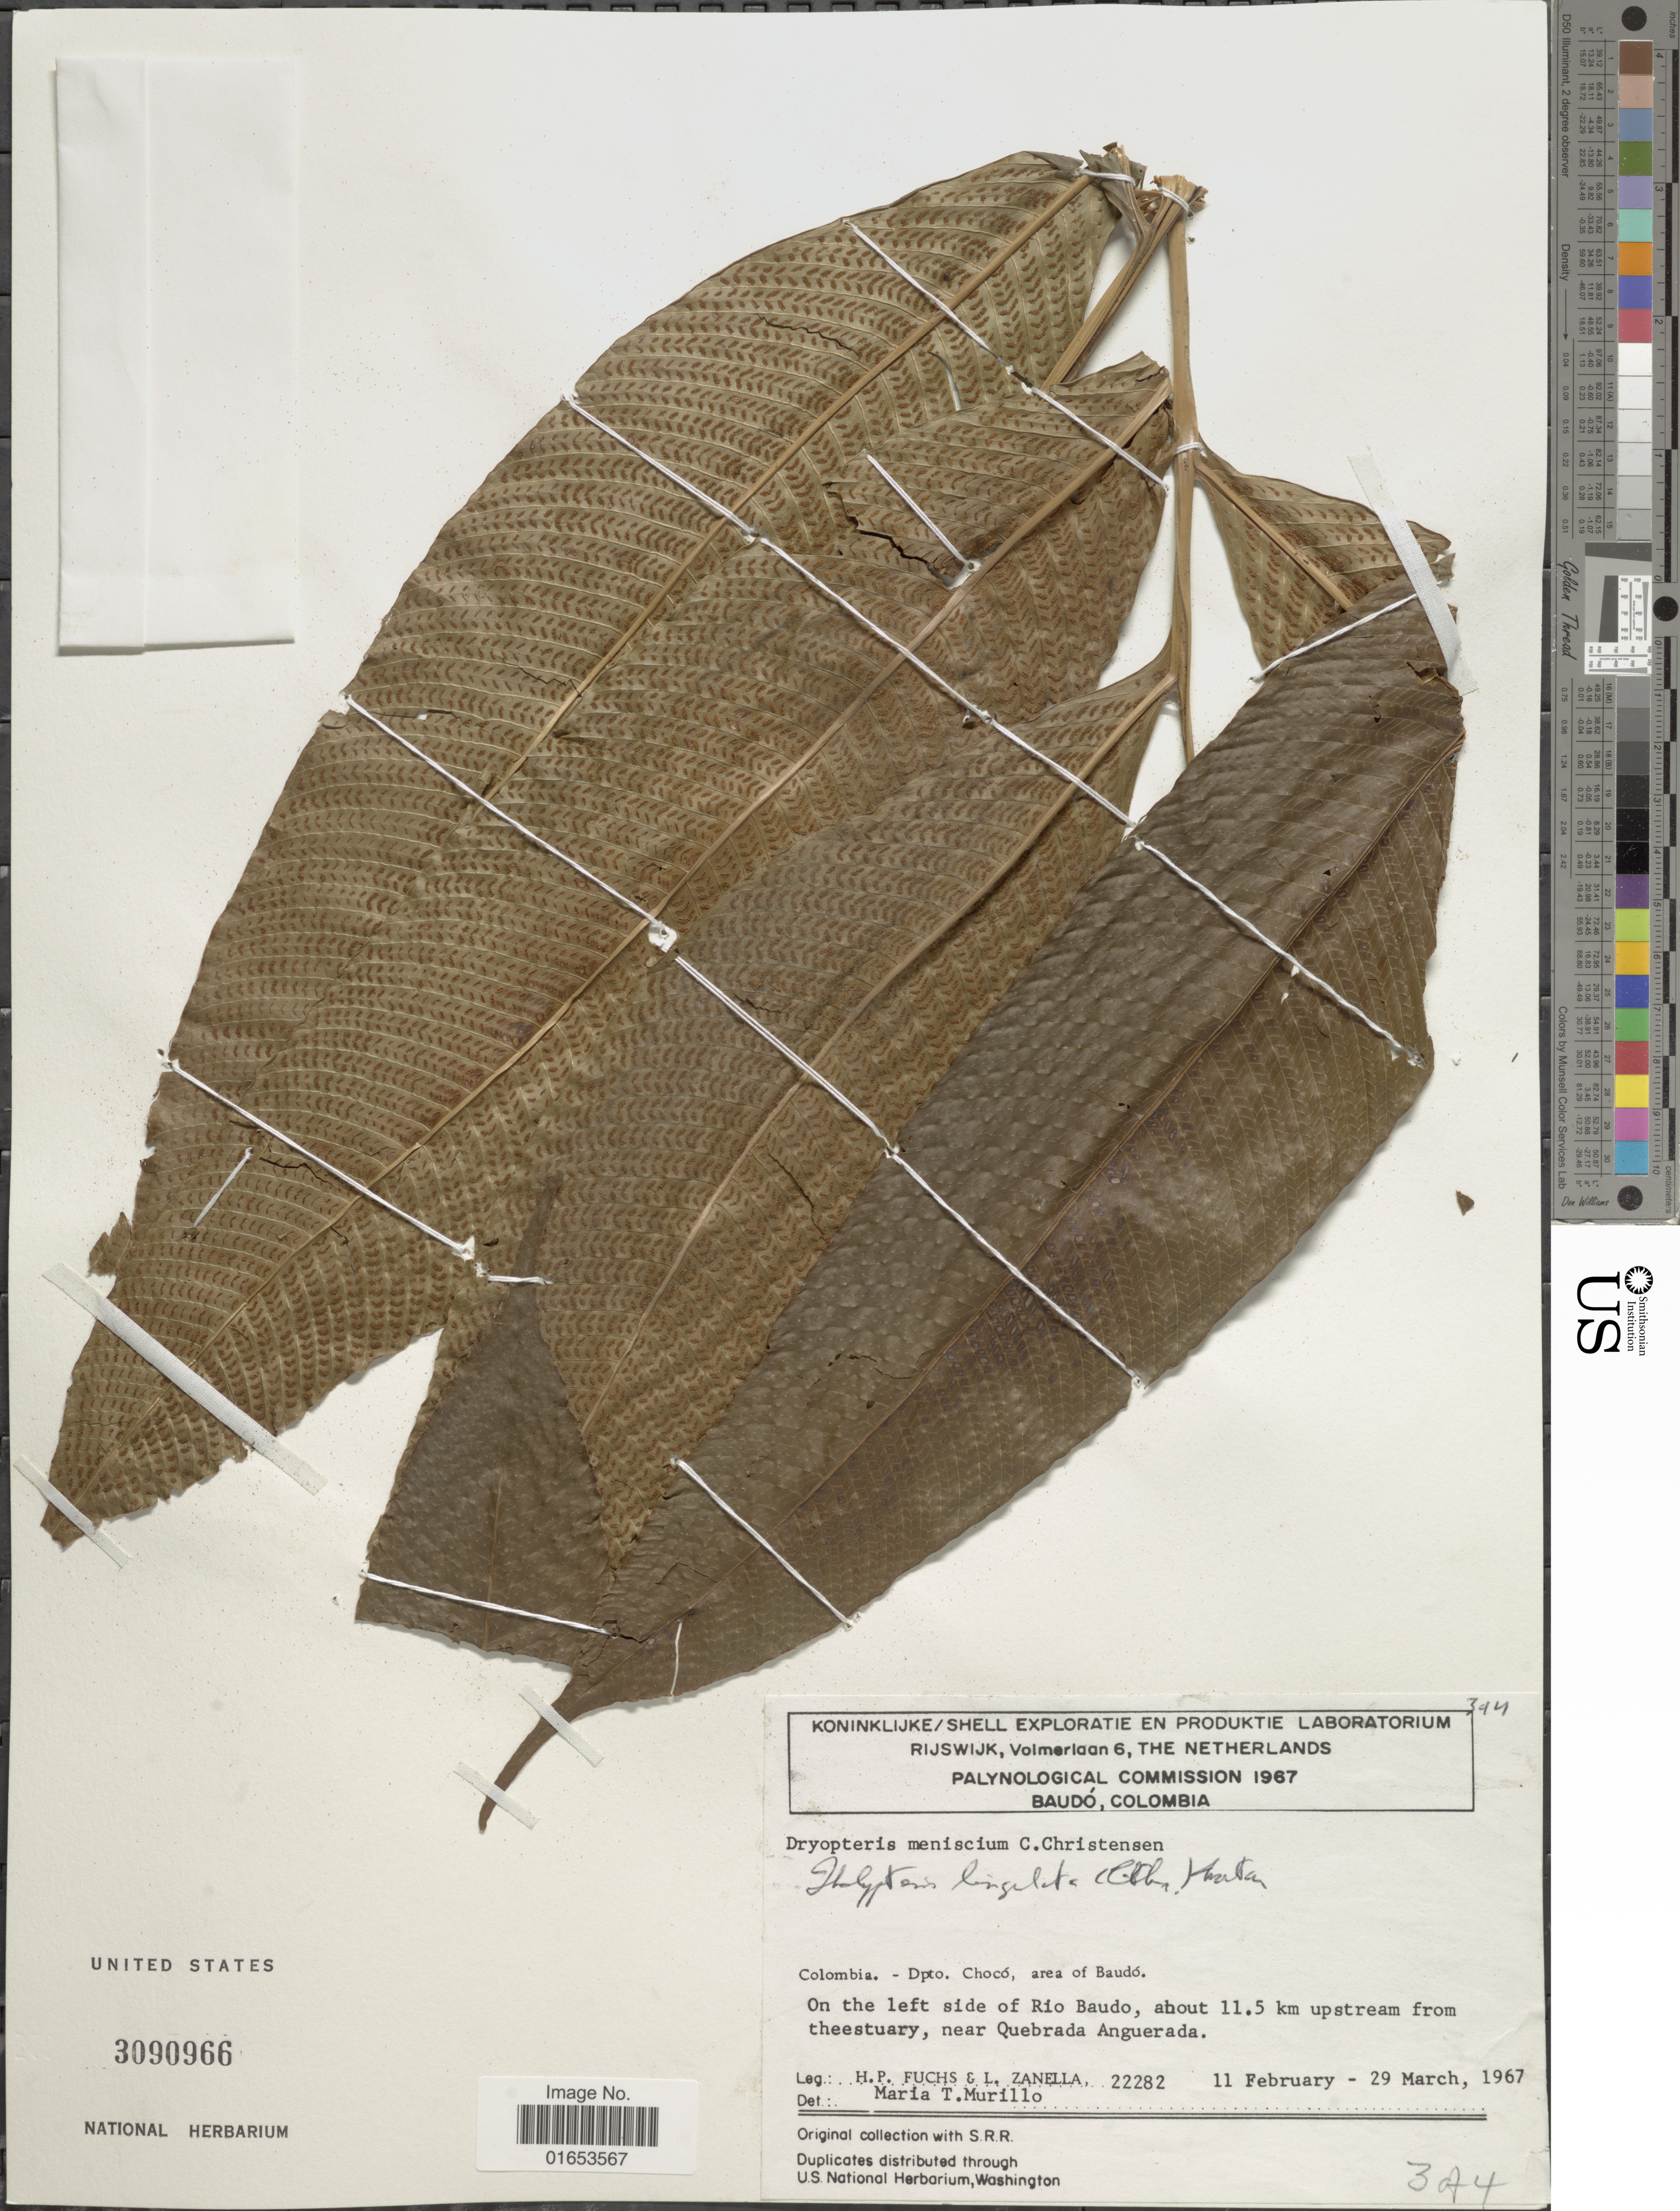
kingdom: Plantae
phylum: Tracheophyta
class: Polypodiopsida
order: Polypodiales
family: Thelypteridaceae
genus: Meniscium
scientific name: Meniscium lingulatum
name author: (C. Chr.) Pic. Serm.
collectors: H. P. Fuchs & L. Zanella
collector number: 22282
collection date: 1967-02-11/1967-03-29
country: Colombia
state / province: Chocó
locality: On the left side of Rio Baudo, about 11.5 km upstream from theestuary, near Quebrada Anguerada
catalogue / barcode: US 3090966